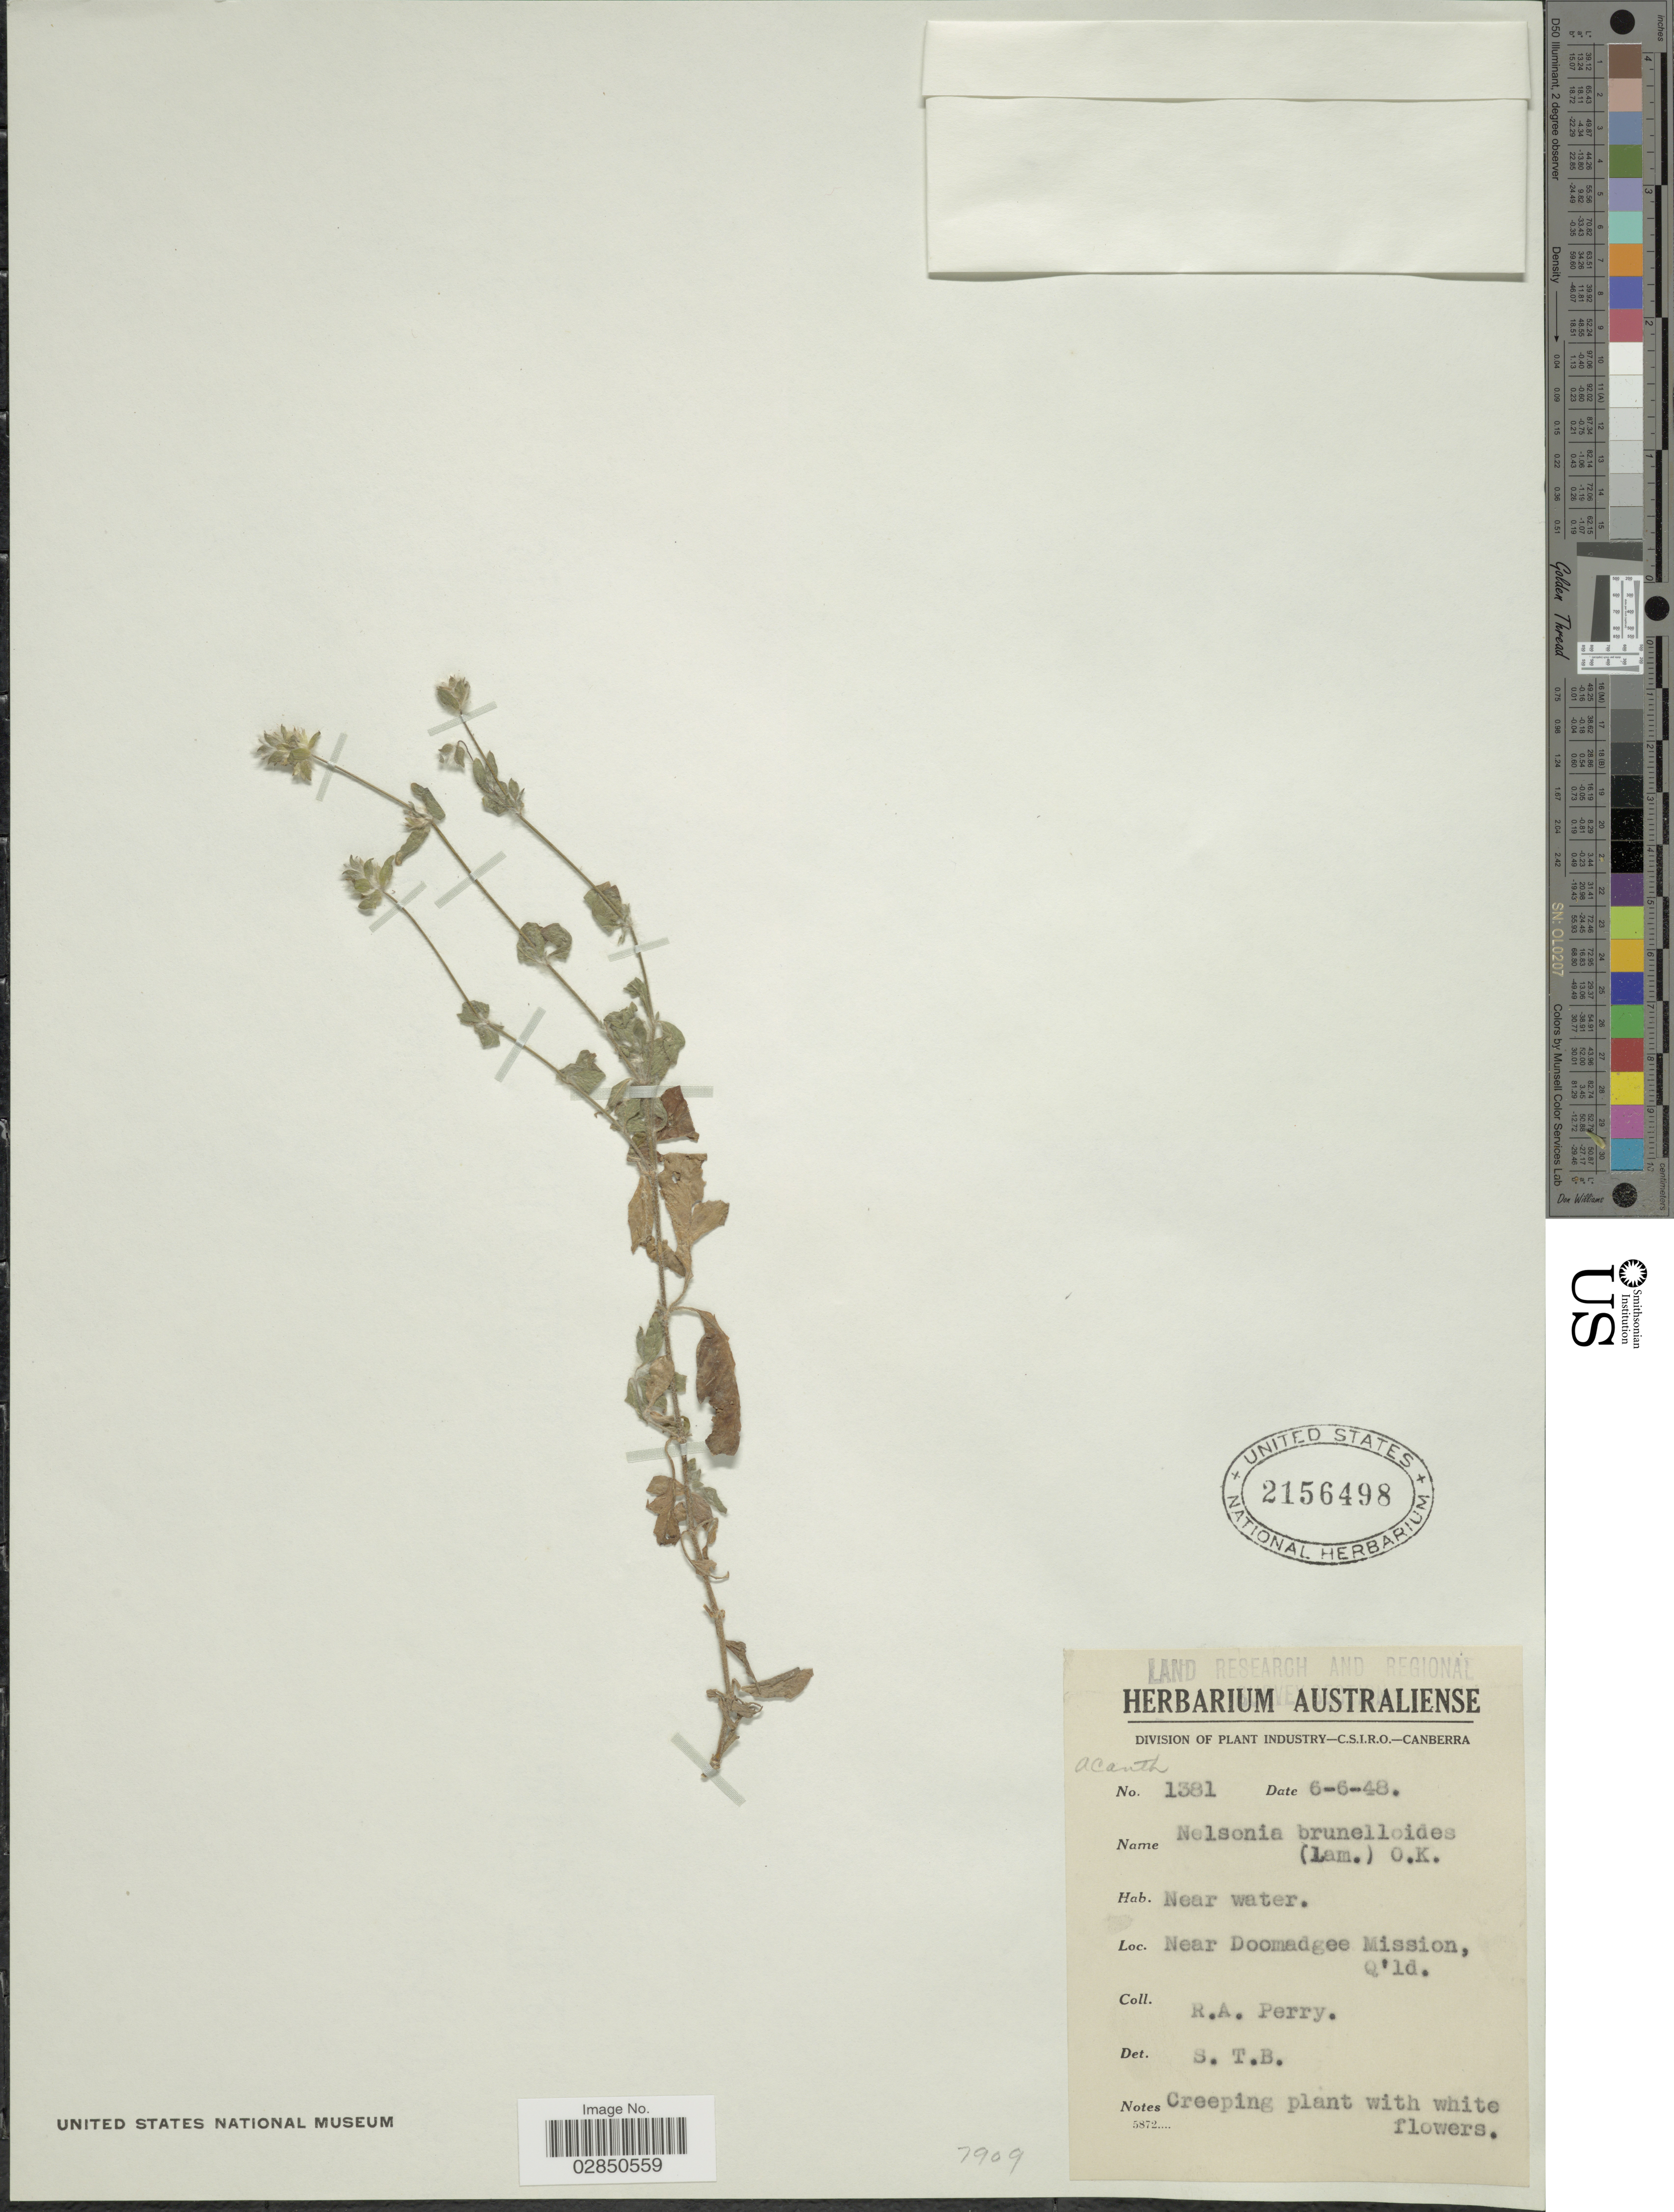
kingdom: Plantae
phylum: Tracheophyta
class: Magnoliopsida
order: Lamiales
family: Acanthaceae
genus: Nelsonia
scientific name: Nelsonia brunelloides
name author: (Lam.) Kuntze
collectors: Perry, R. A.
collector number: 1381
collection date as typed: Transcribed d/m/y: 6/6/48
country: Australia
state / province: Queensland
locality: Near Doomadgee Mission, Q'Id.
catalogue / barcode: US 2156498